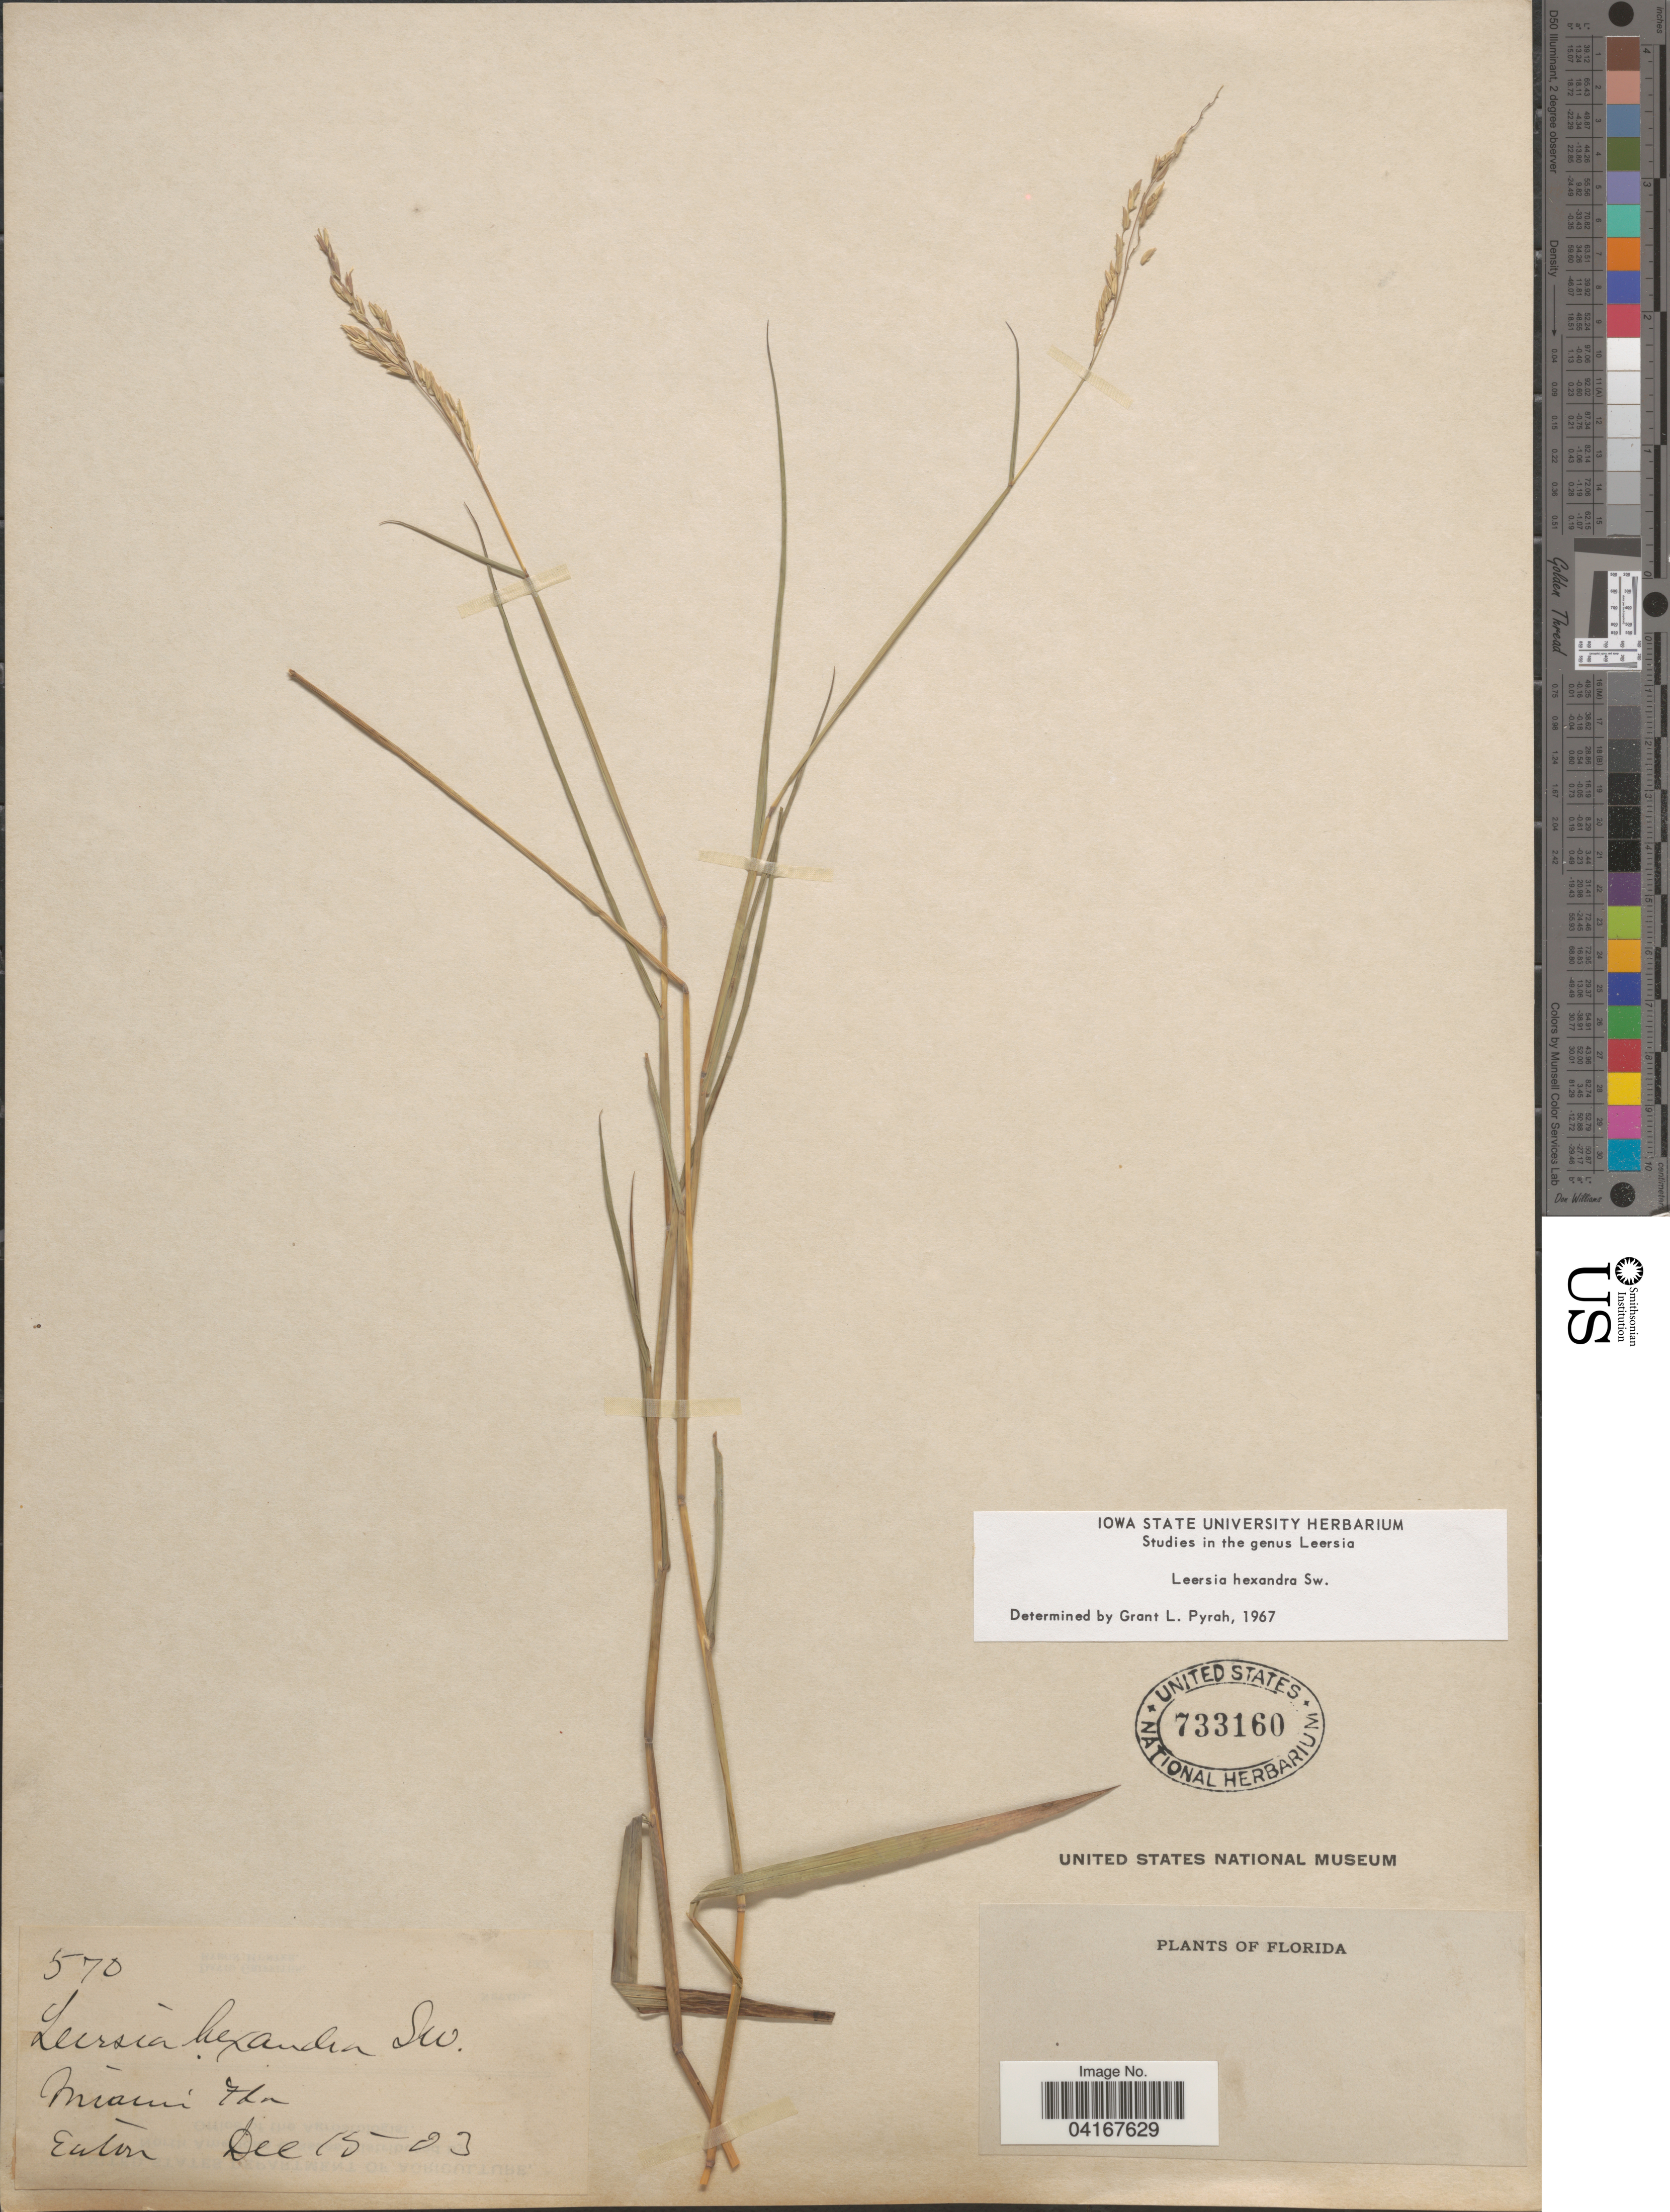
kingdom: Plantae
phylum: Tracheophyta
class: Liliopsida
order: Poales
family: Poaceae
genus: Leersia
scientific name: Leersia hexandra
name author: Sw.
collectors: -- Eaton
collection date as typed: Transcribed d/m/y: 15/12/3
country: United States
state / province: Florida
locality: Miami.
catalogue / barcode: US 733160